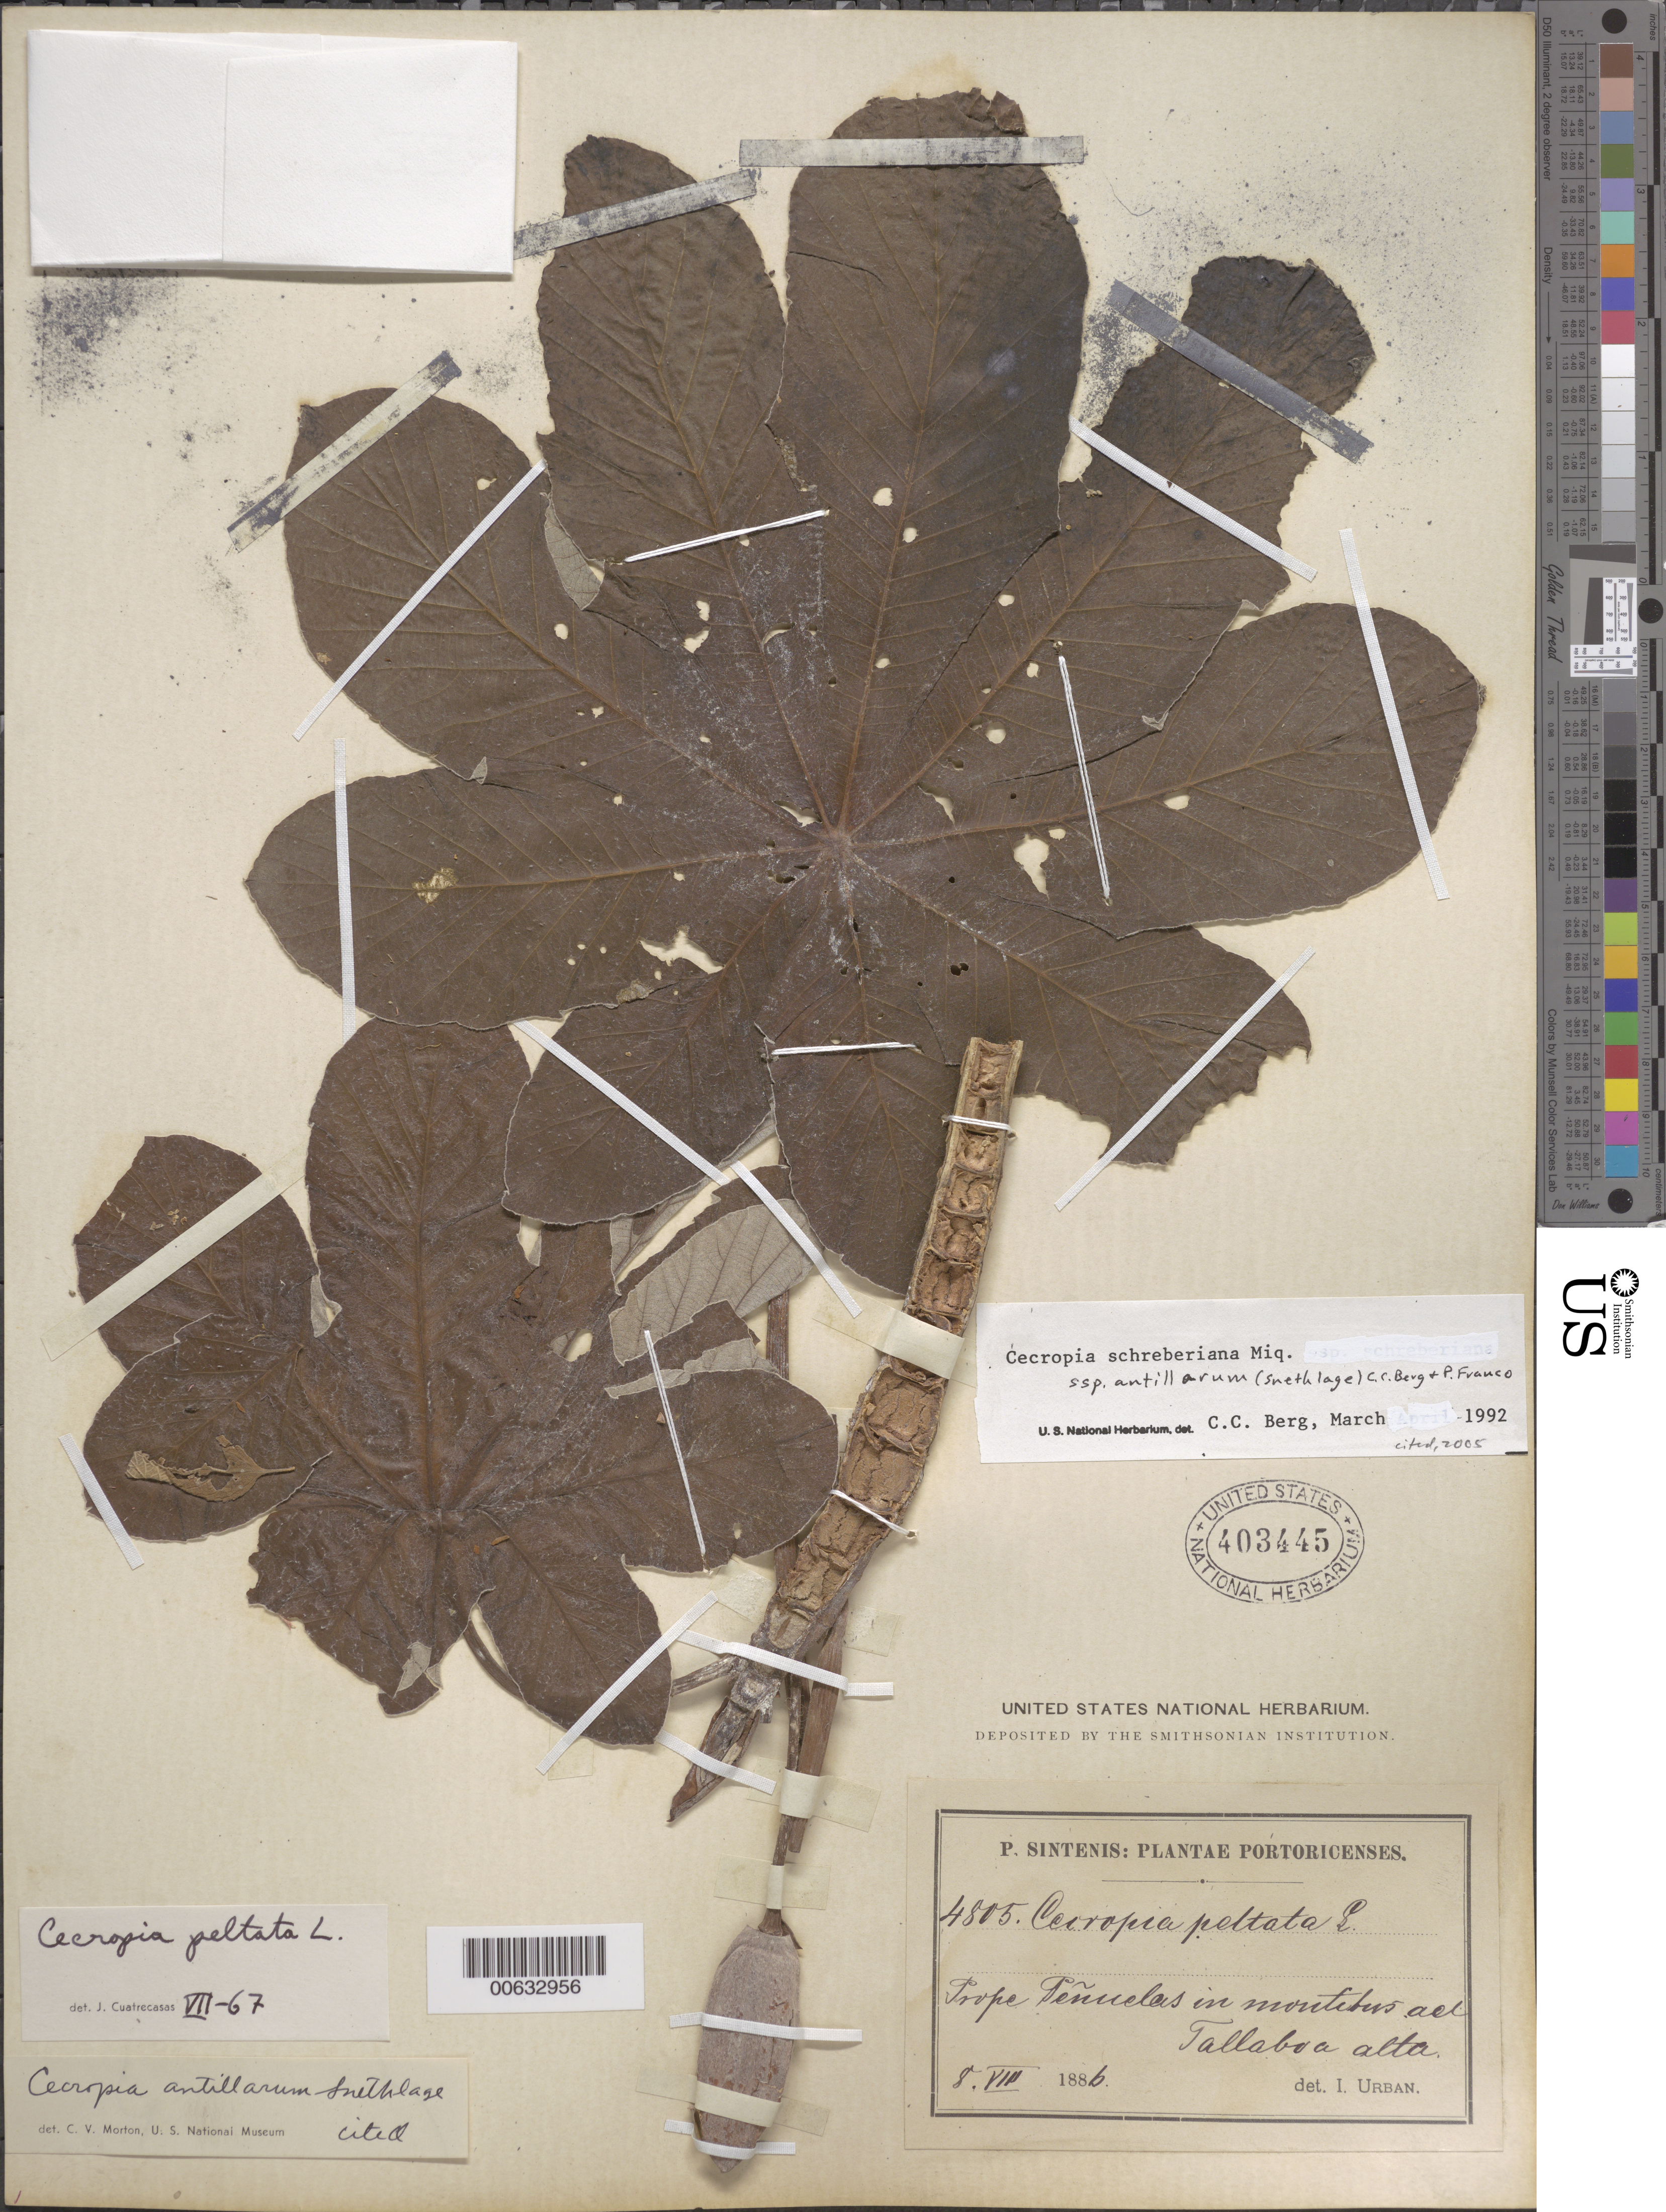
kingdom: Plantae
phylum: Tracheophyta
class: Magnoliopsida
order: Rosales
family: Urticaceae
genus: Cecropia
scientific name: Cecropia peltata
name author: L.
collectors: P. Sintenis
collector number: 4805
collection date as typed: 08 Aug 1886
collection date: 1886-08-08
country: Puerto Rico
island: Greater Antilles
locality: Prope Peñuelas, in montibus ad Tallaboa alta.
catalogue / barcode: US 403445